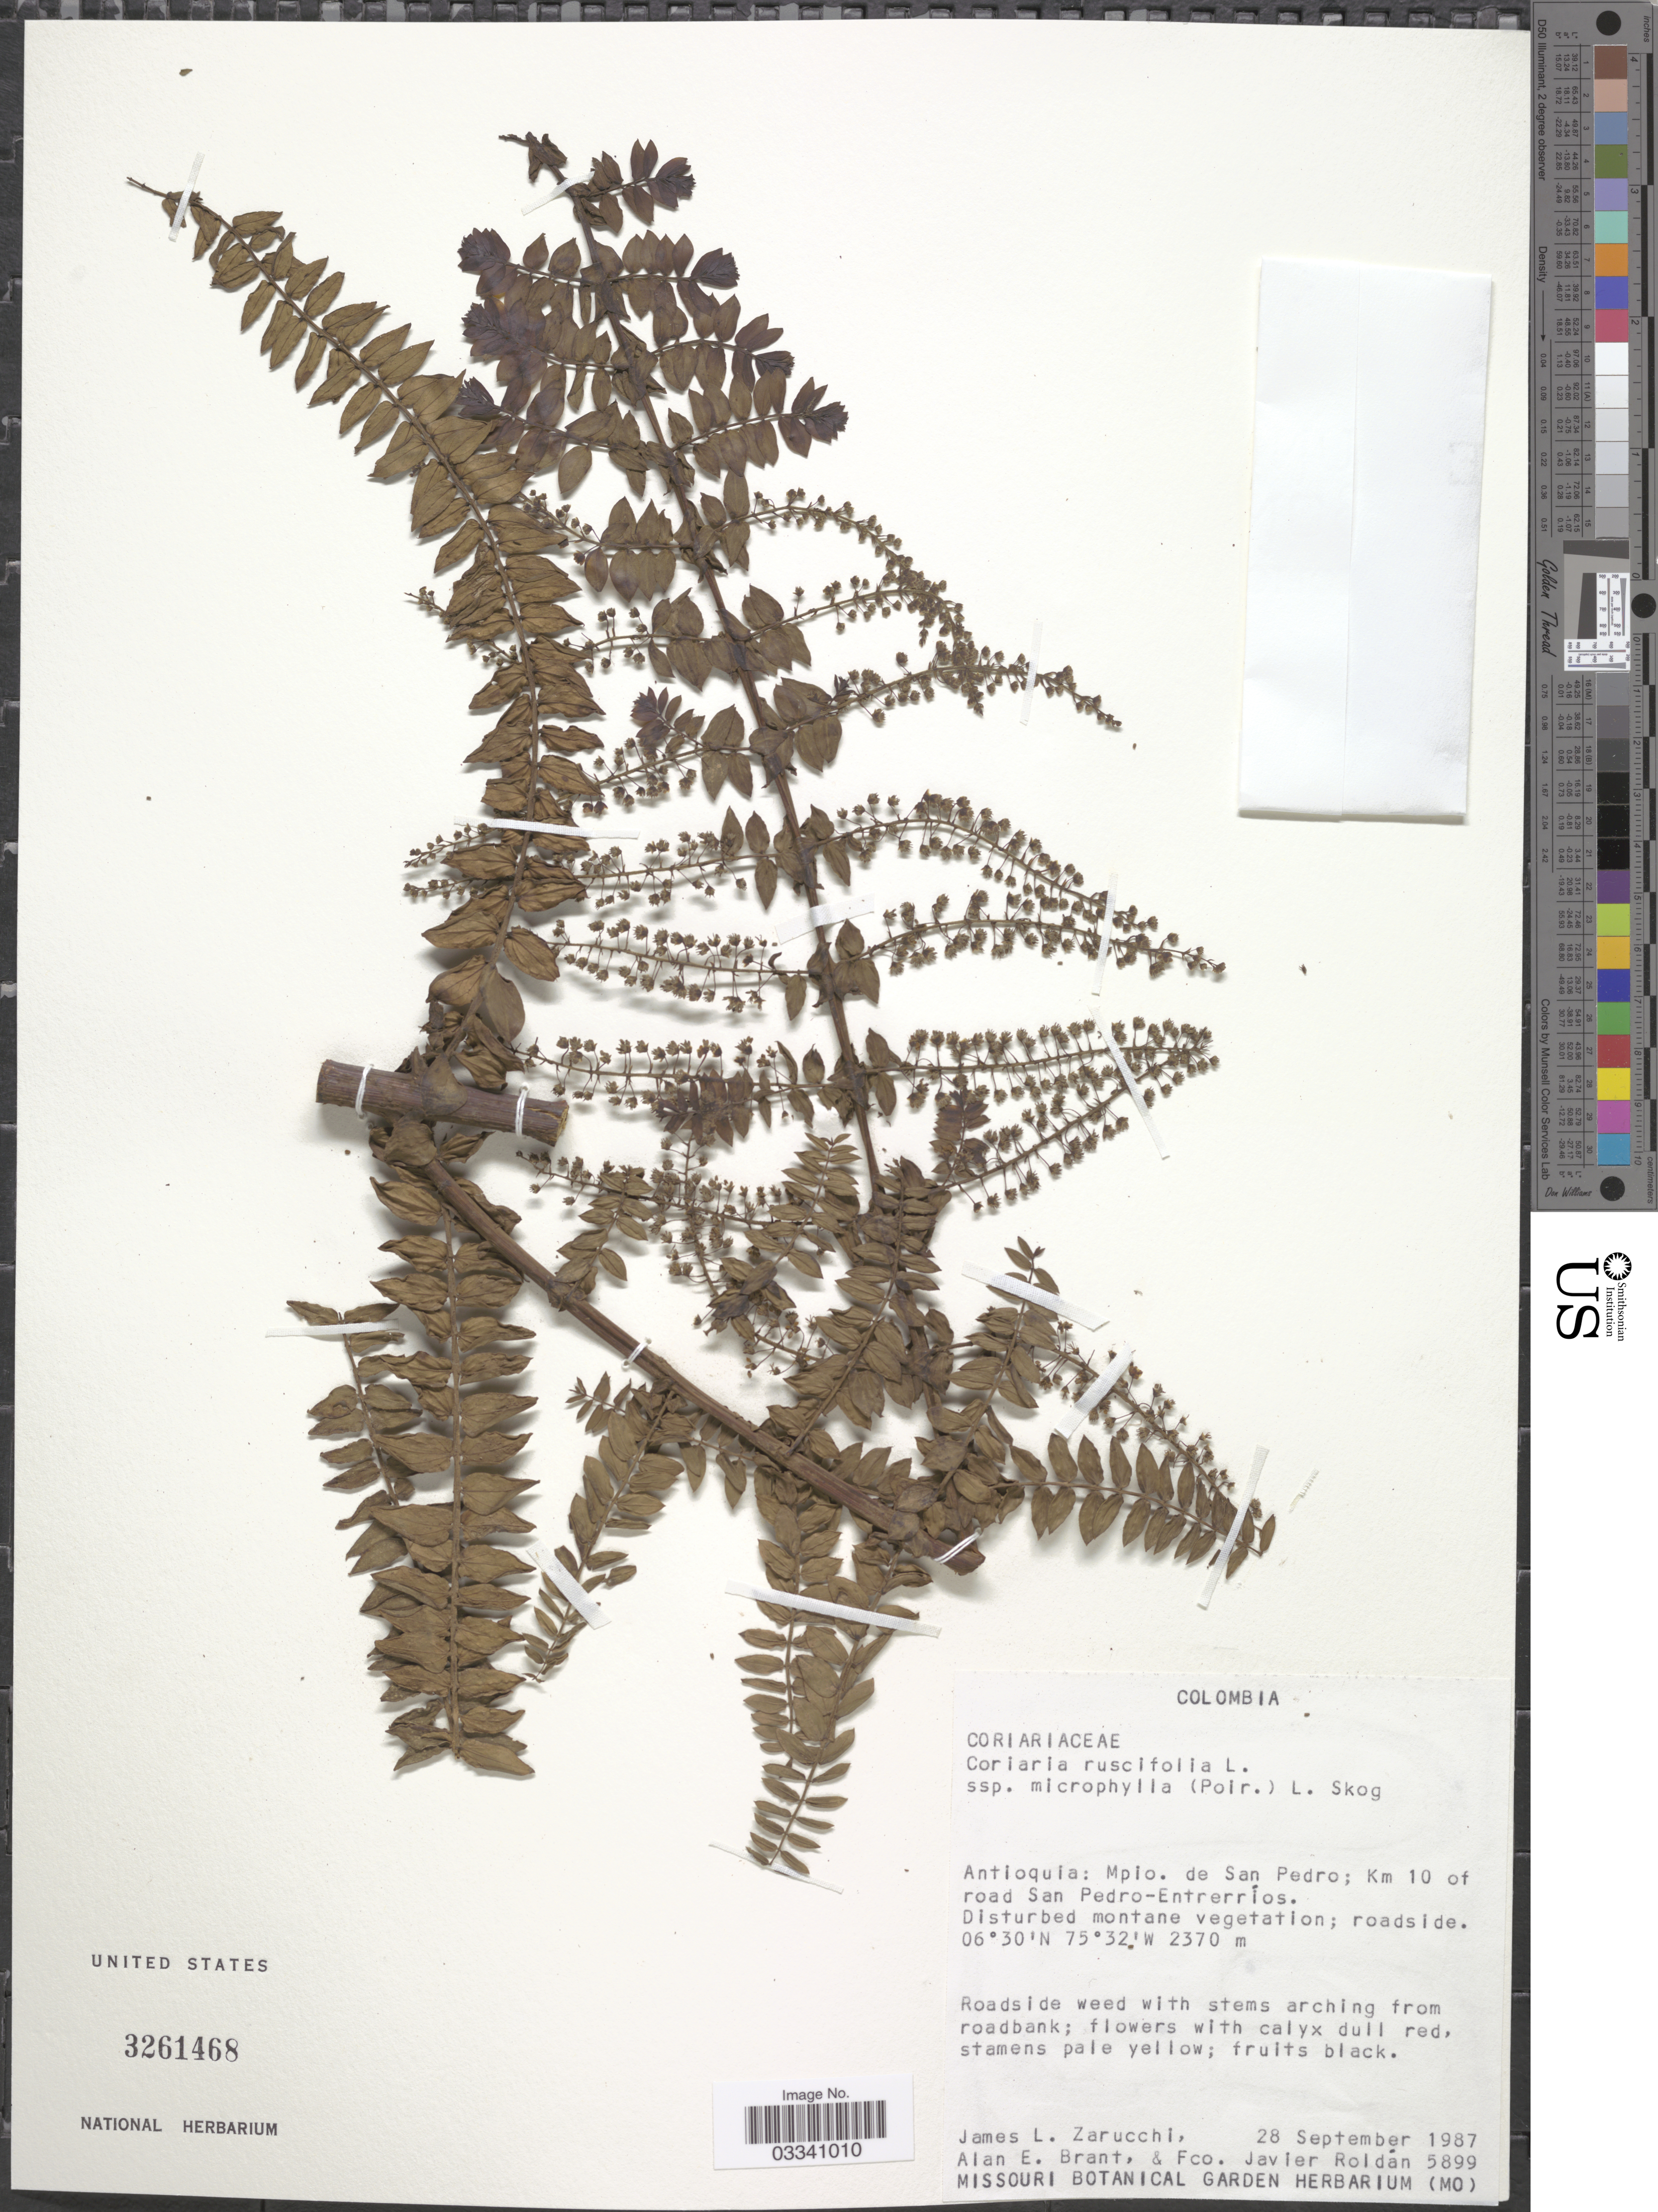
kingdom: Plantae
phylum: Tracheophyta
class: Magnoliopsida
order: Cucurbitales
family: Coriariaceae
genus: Coriaria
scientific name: Coriaria ruscifolia subsp. microphylla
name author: (Poir.) L.E. Skog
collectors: J. L. Zarucchi, A. Brant & F. J. Roldán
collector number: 5899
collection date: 1987-09-28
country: Colombia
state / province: Antioquia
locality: Mpio. de San Pedro; Km 10 of road San Pedro-Entrerríos.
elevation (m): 2370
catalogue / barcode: US 3261468